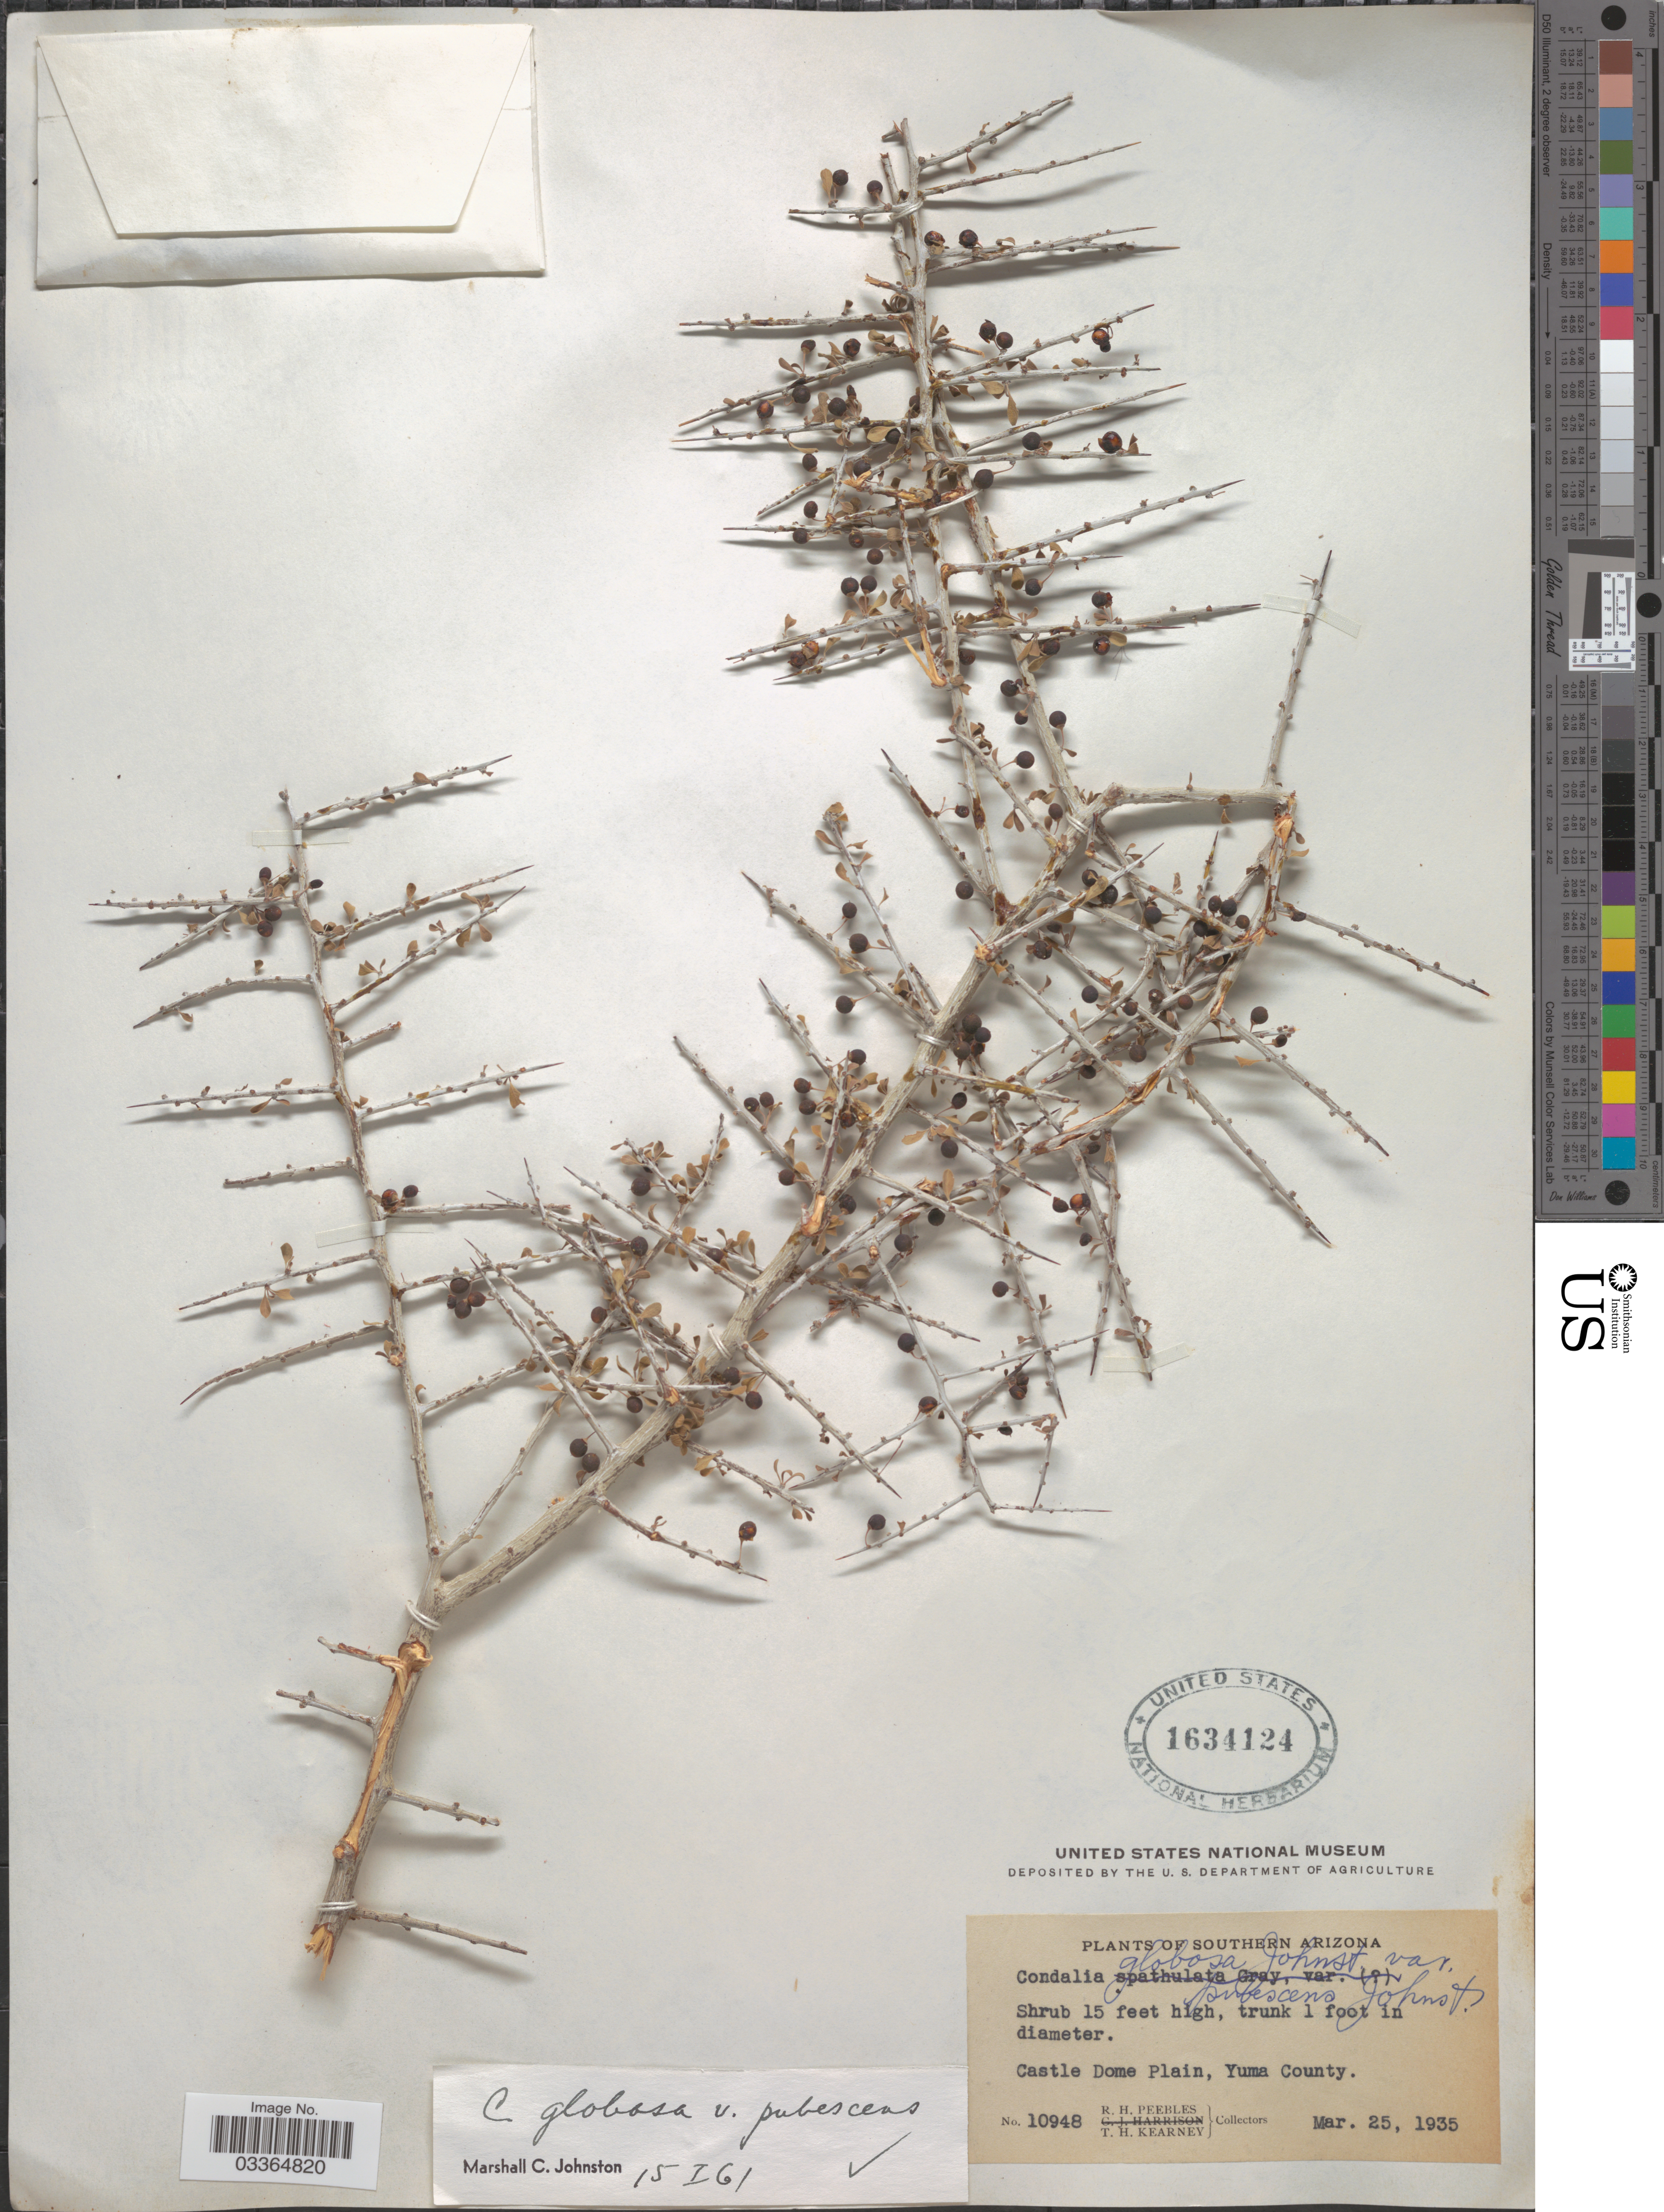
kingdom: Plantae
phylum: Tracheophyta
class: Magnoliopsida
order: Rosales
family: Rhamnaceae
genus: Condalia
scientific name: Condalia globosa var. pubescens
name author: I.M. Johnst.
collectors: R. H. Peebles & T. H. Kearney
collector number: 10948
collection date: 1935-03-25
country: United States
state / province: Arizona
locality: Southern Arizona. Castle Dome Plain, Yuma County.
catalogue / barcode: US 1634124